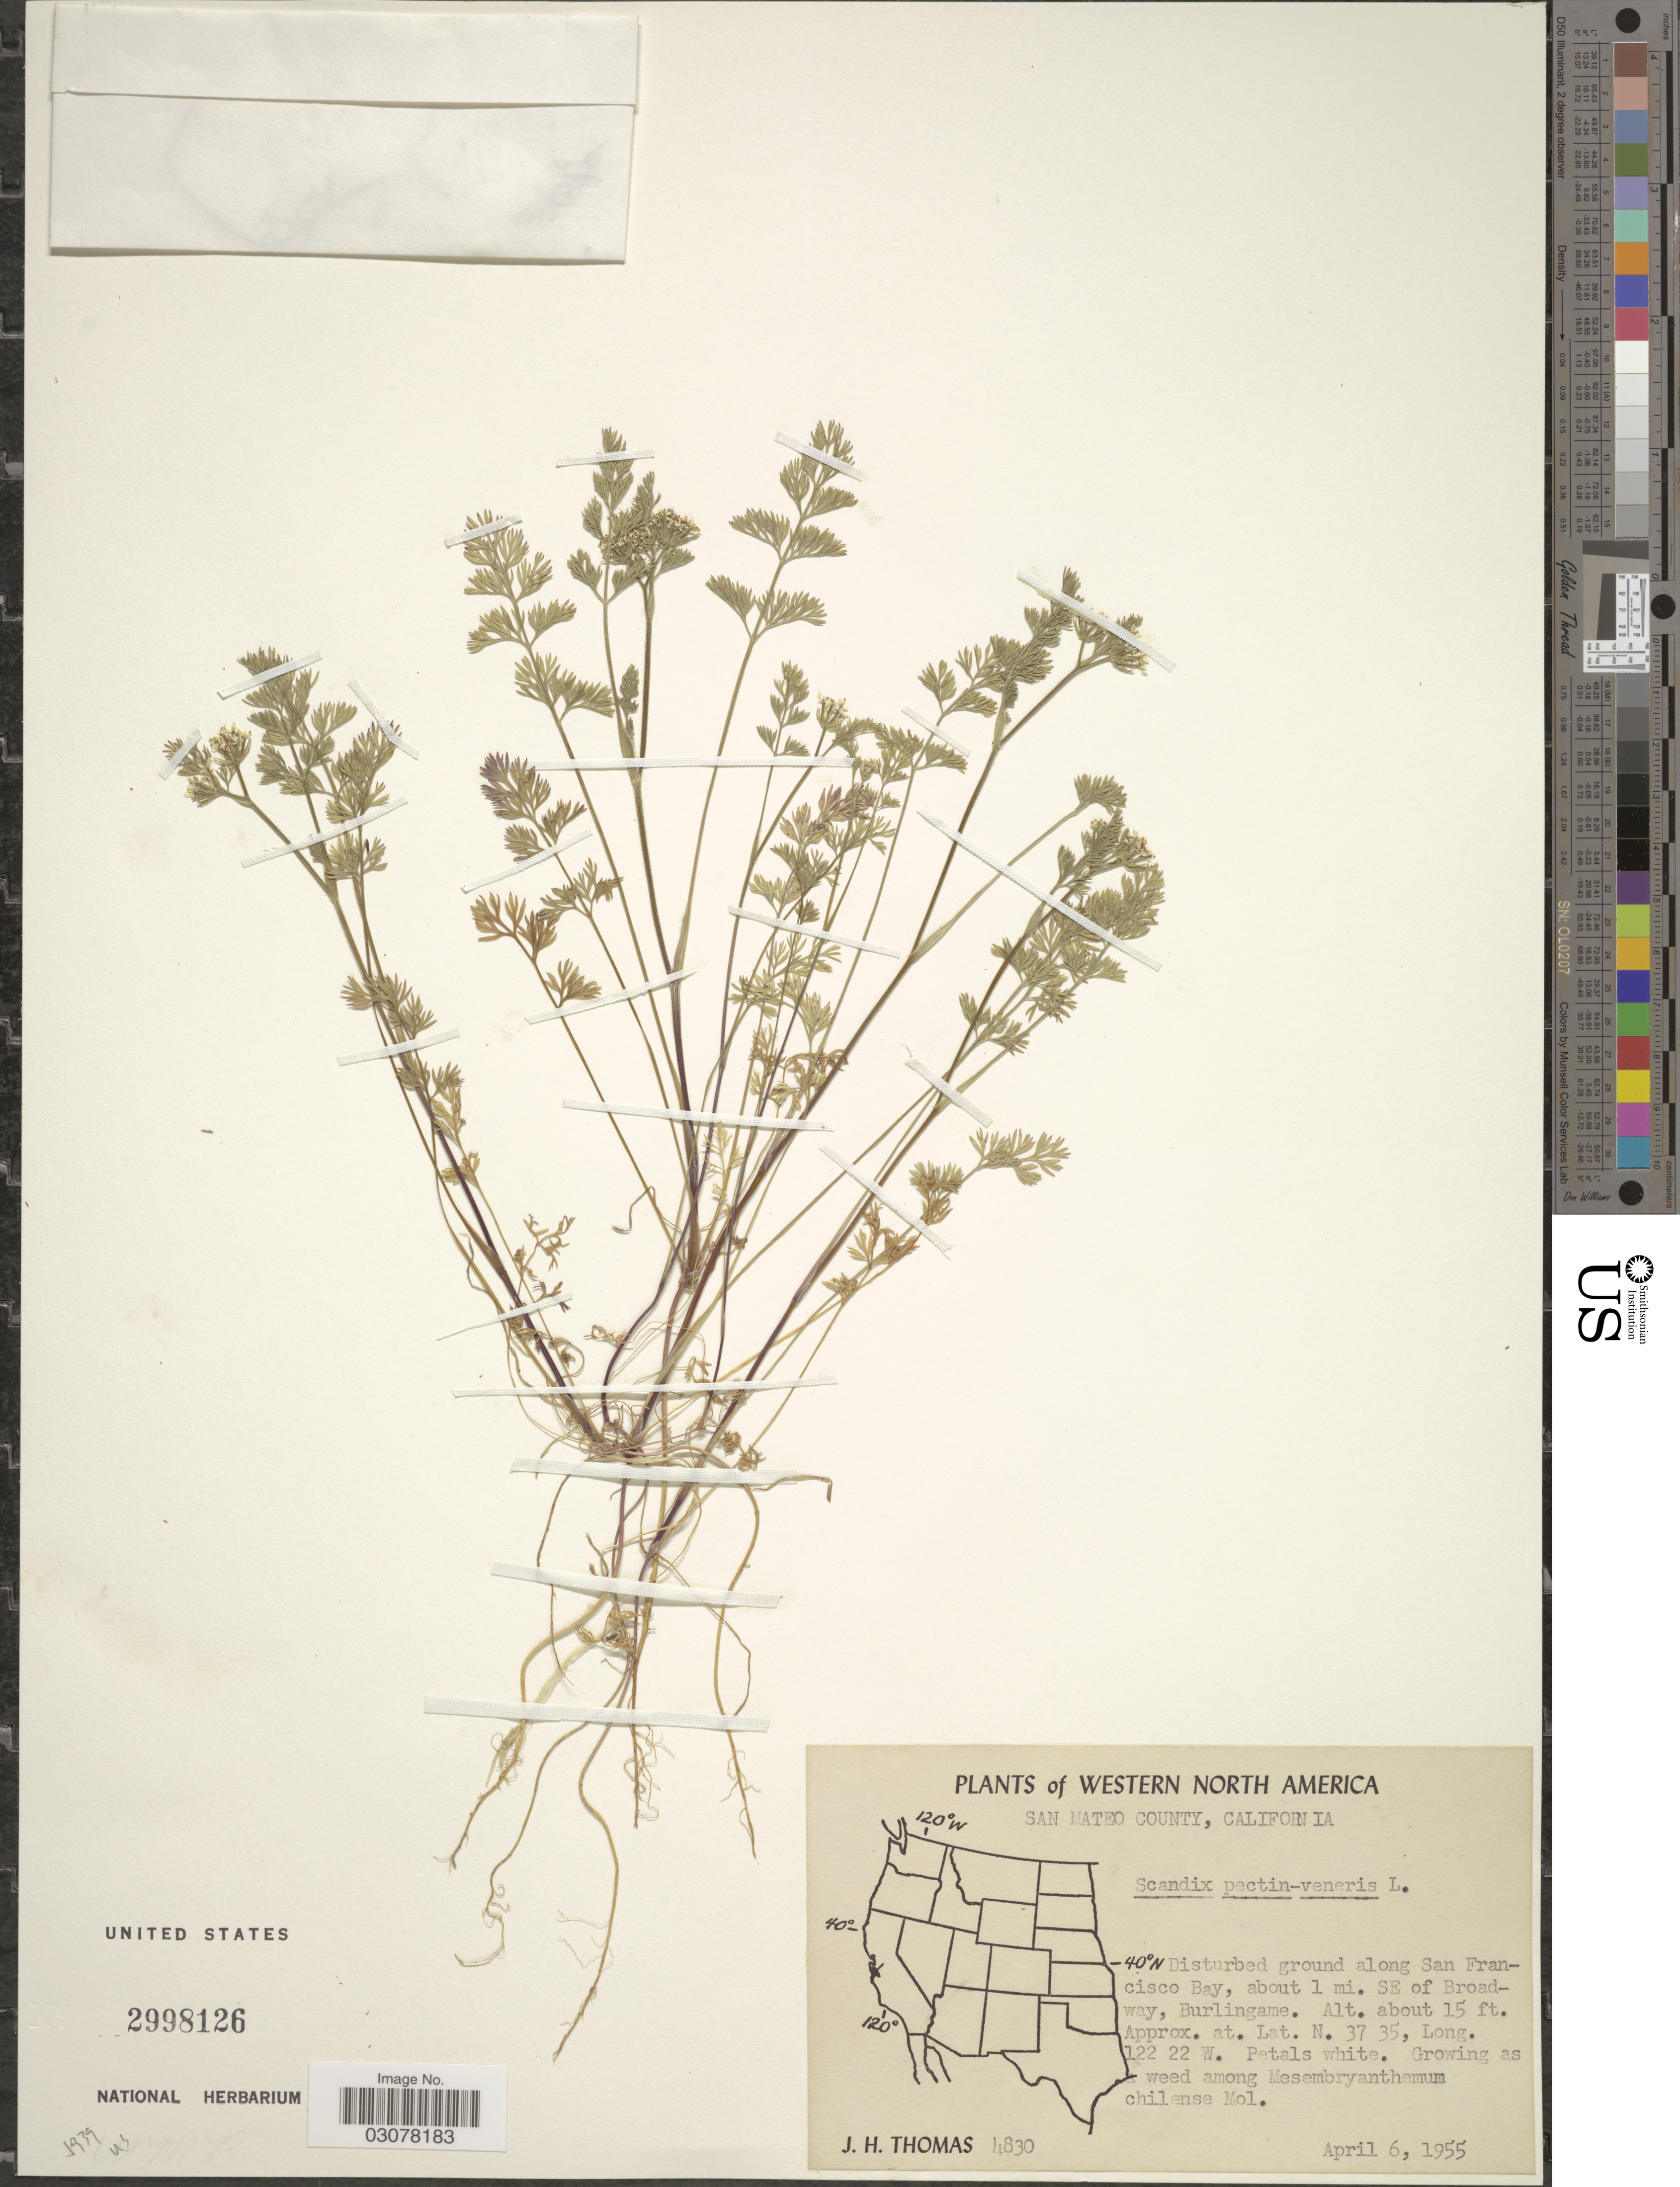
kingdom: Plantae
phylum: Tracheophyta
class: Magnoliopsida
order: Apiales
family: Apiaceae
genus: Scandix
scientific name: Scandix pecten-veneris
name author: L.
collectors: J. H. Thomas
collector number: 4830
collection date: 1955-04-06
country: United States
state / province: California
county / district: San Mateo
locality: Western North America. San Mateo County. Along San Francisco Bay, about 1 mi. SE of Broadway, Burlingame.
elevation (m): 5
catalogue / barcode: US 2998126